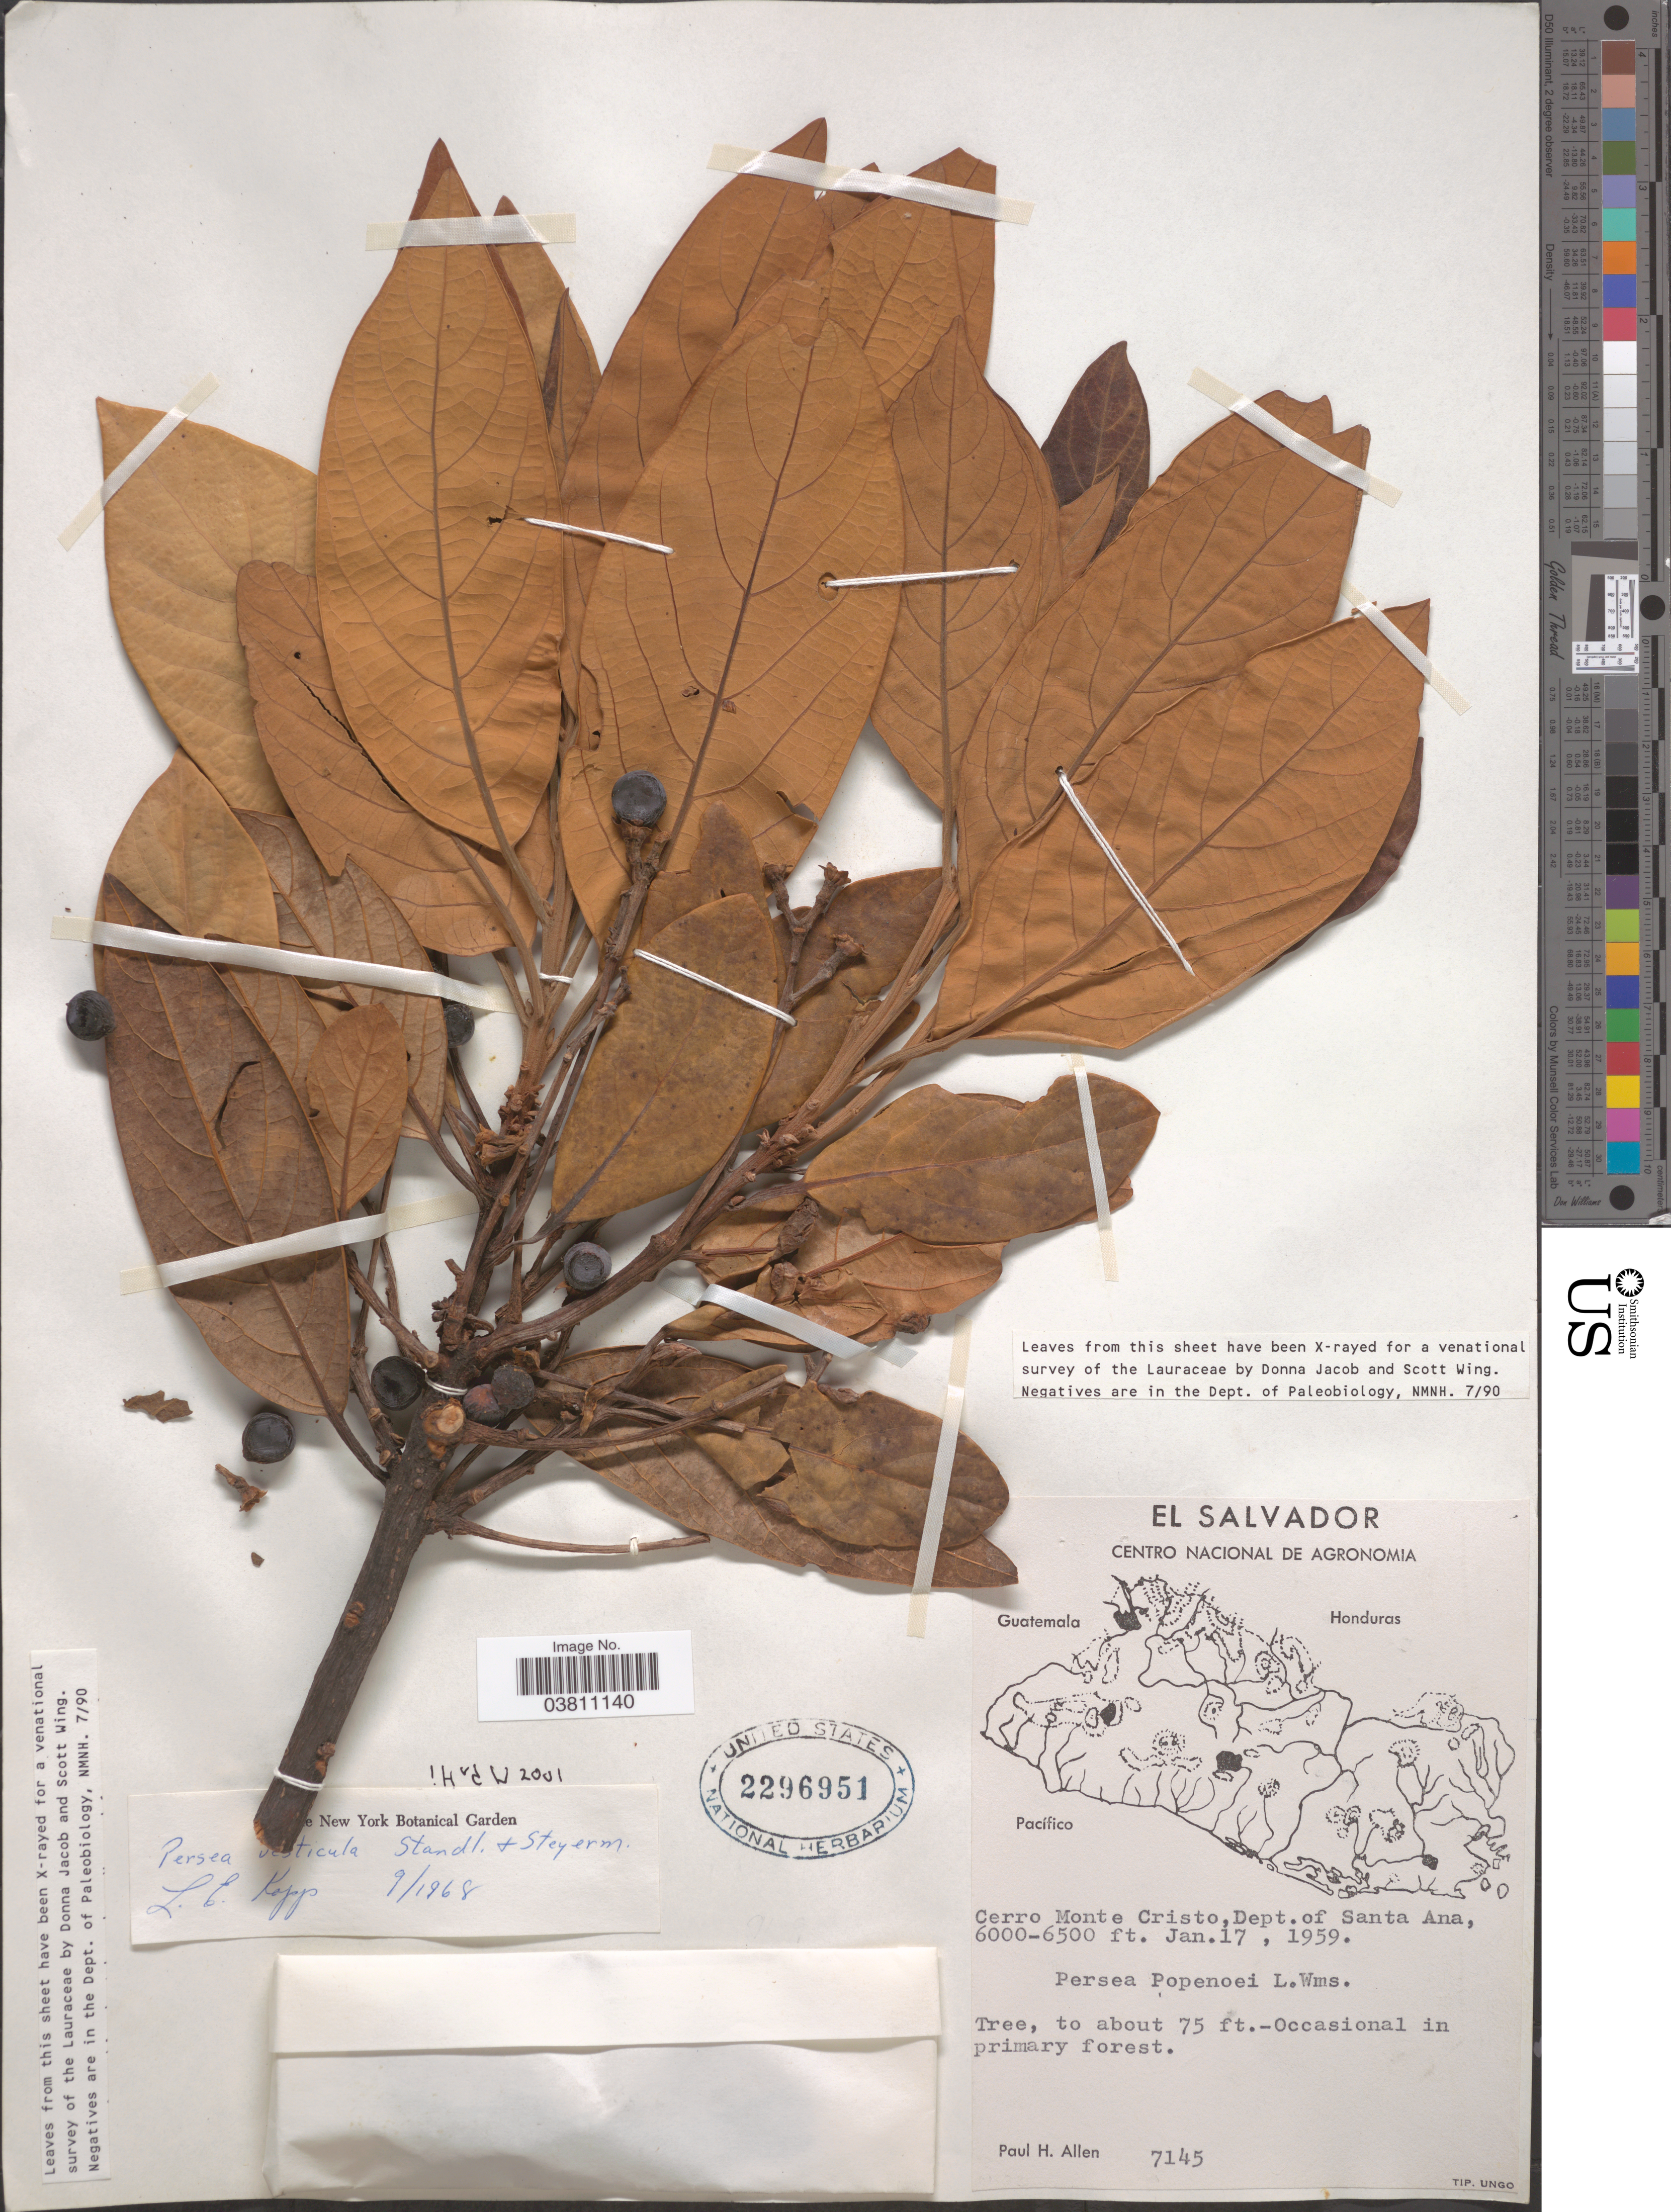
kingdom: Plantae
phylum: Tracheophyta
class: Magnoliopsida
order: Laurales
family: Lauraceae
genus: Persea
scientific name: Persea vesticula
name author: Standl. & Steyerm.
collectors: P. H. Allen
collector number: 7145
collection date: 1959-01-17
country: El Salvador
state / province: Santa Ana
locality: Cerro Monte Cristo, Dept. of Santa Ana.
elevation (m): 1829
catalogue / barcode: US 2296951